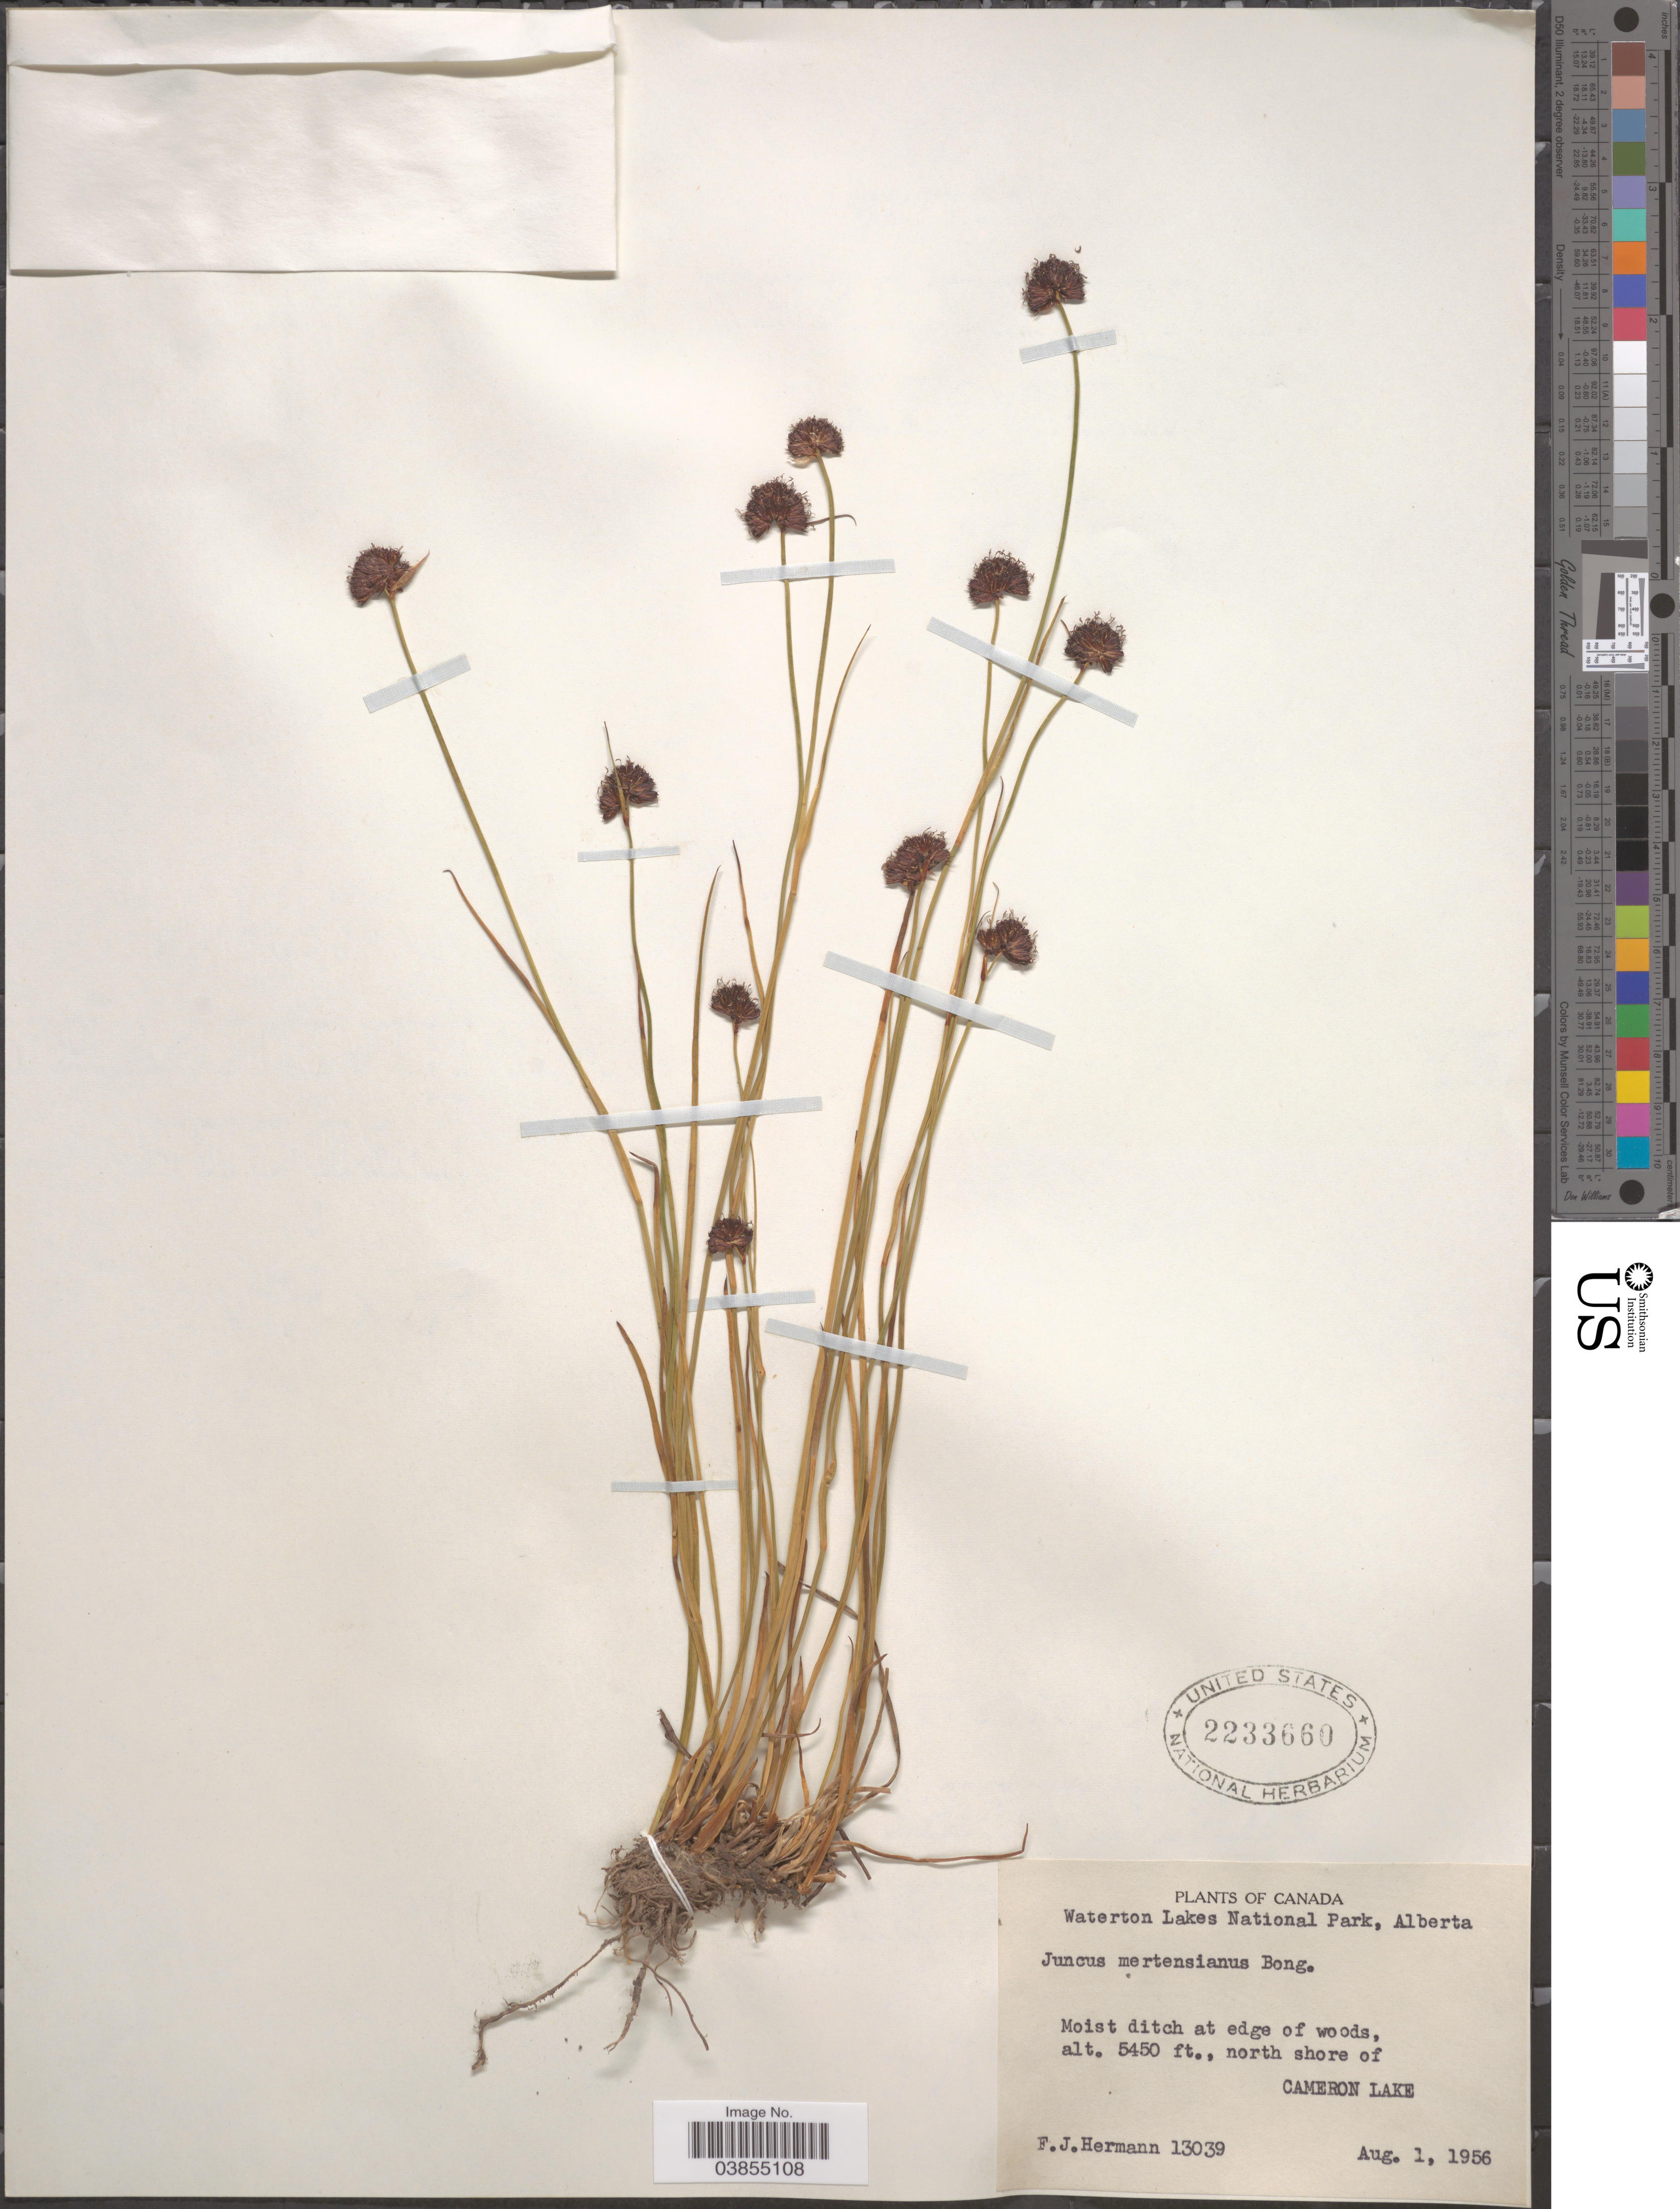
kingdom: Plantae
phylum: Tracheophyta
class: Liliopsida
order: Poales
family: Juncaceae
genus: Juncus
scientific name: Juncus mertensianus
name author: Bong.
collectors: F. J. Hermann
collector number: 13039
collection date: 1956-08-01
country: Canada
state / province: Alberta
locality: Waterton Lakes National Park. At edge of woods, north shore of Cameron Lake.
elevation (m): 1661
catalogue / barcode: US 2233660